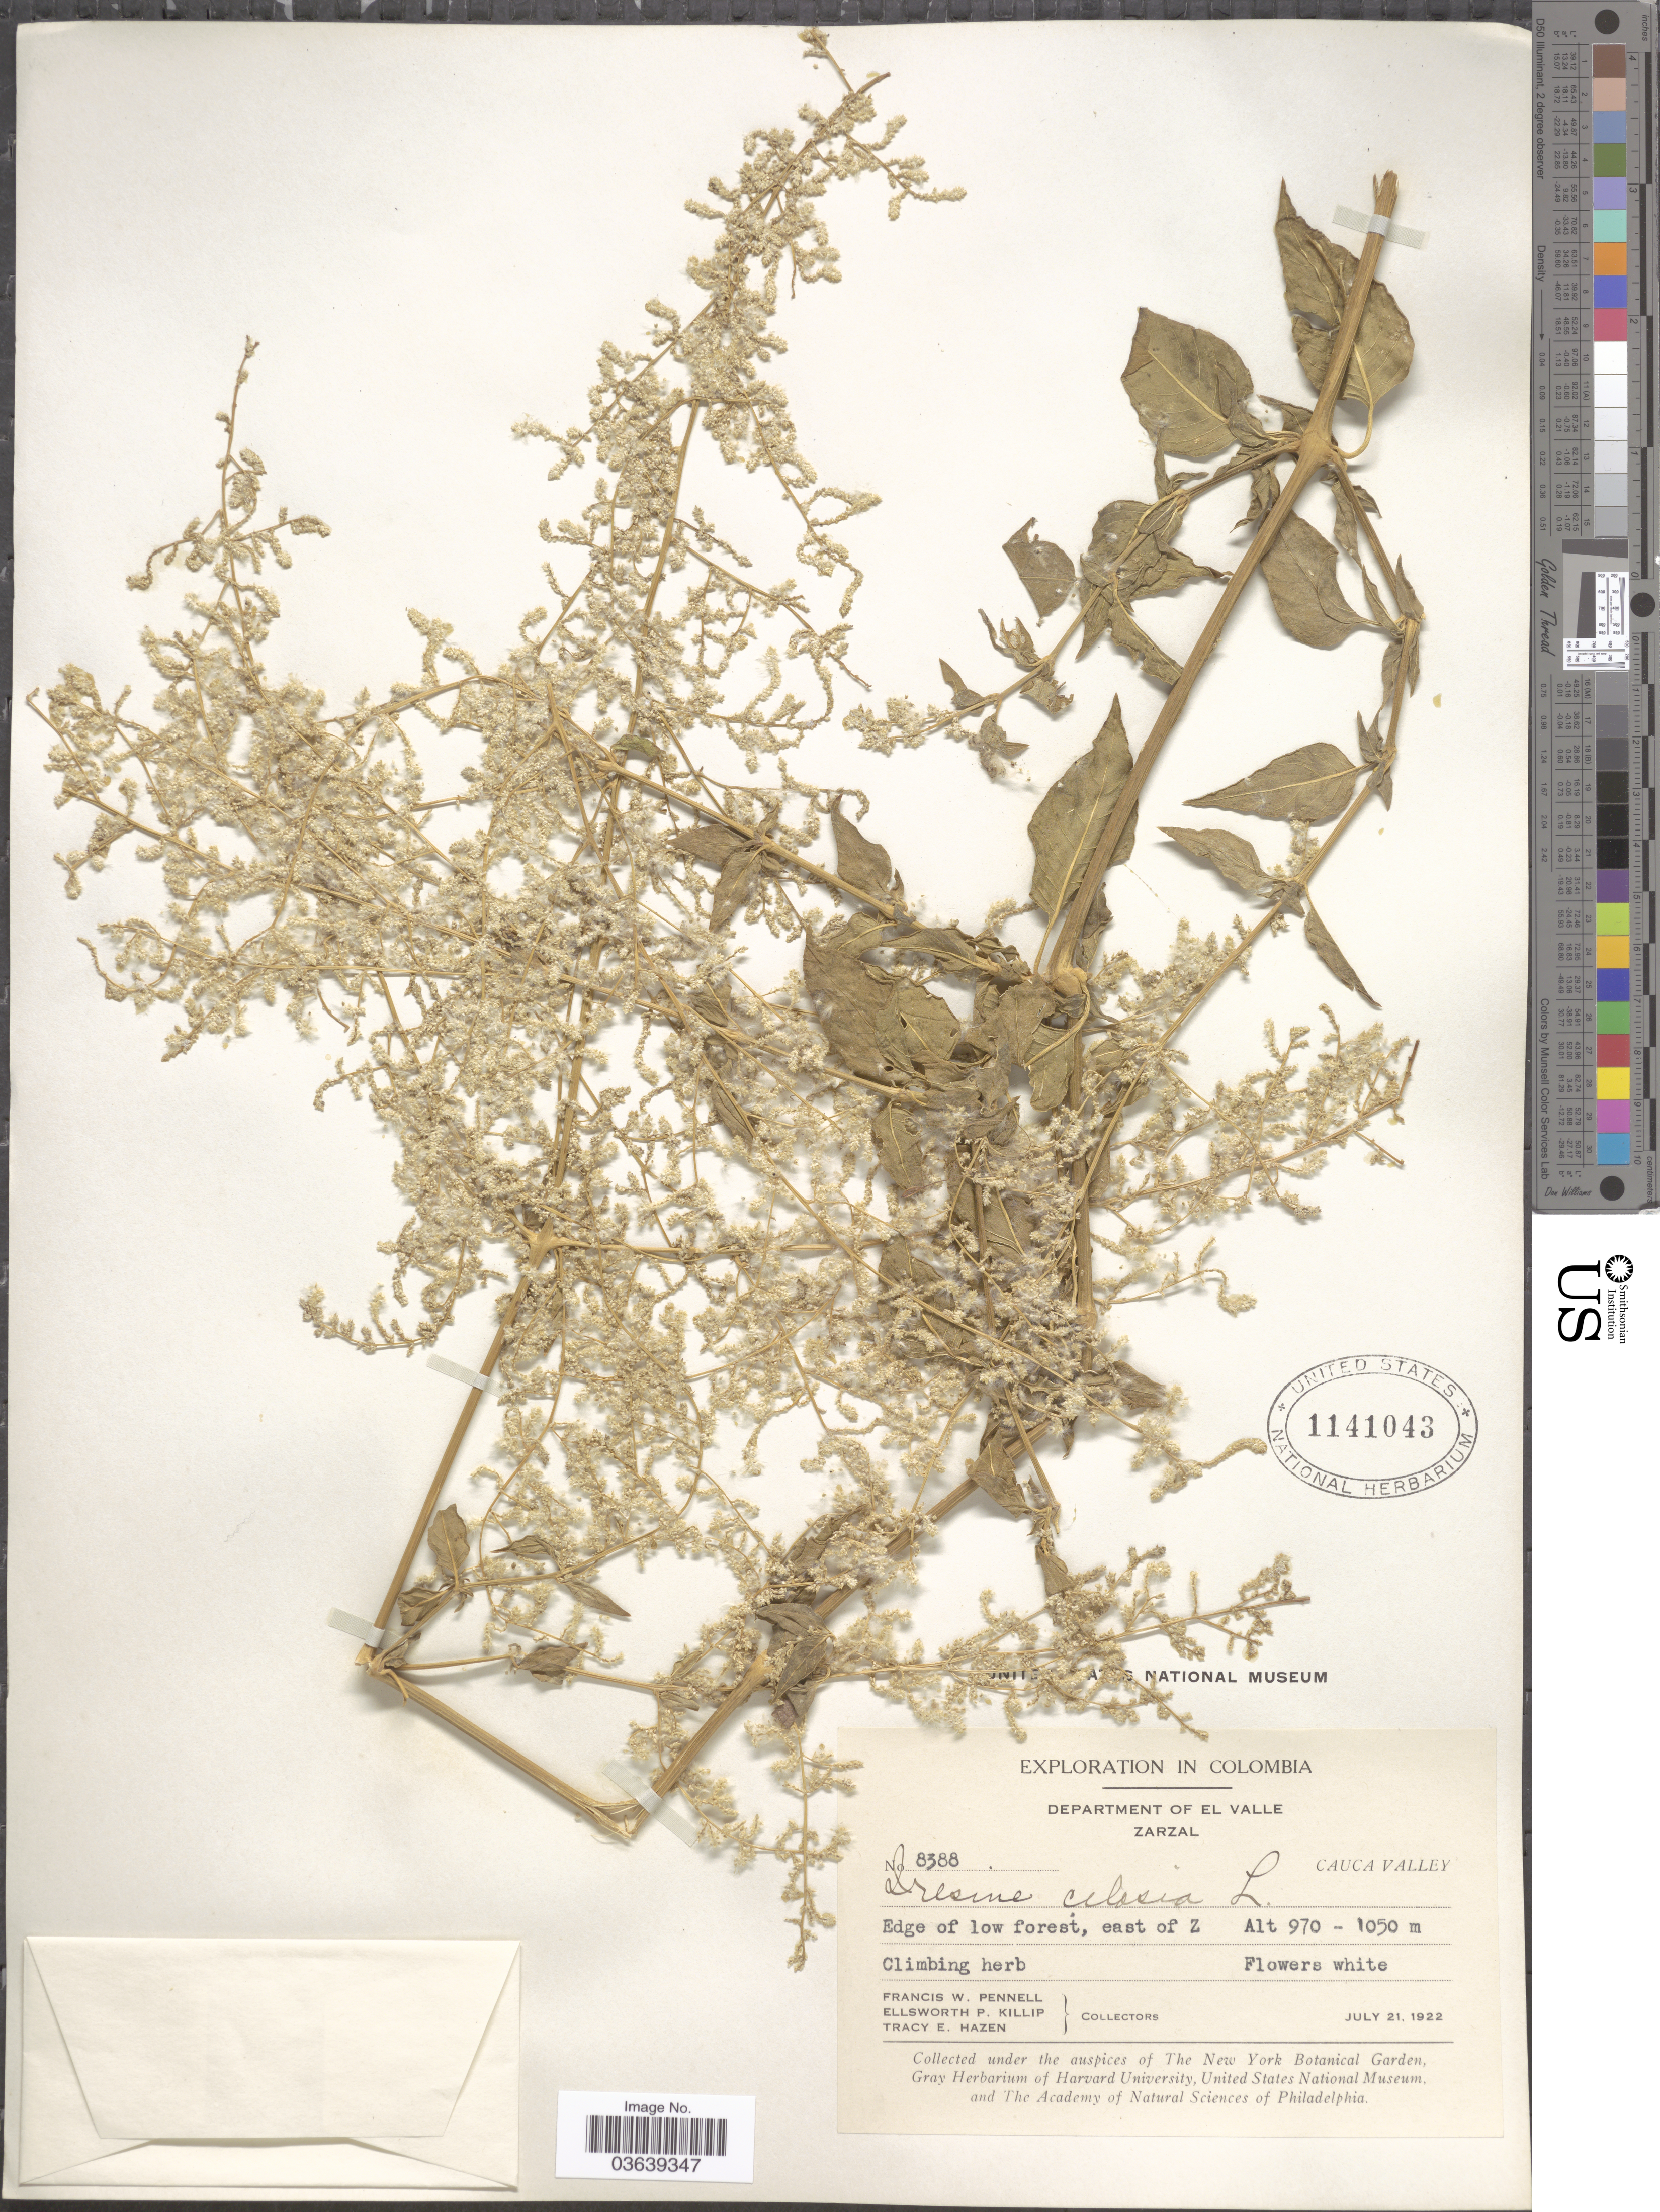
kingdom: Plantae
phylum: Tracheophyta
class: Magnoliopsida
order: Caryophyllales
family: Amaranthaceae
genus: Iresine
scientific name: Iresine celosia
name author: L.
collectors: F. W. Pennell, E. P. Killip & T. E. Hazen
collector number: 8388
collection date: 1922-07-21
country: Colombia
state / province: Valle del Cauca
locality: Department of El Valle. Zarzal. Cauca Valley. Edge of low forest, east of Z.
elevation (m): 970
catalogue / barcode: US 1141043